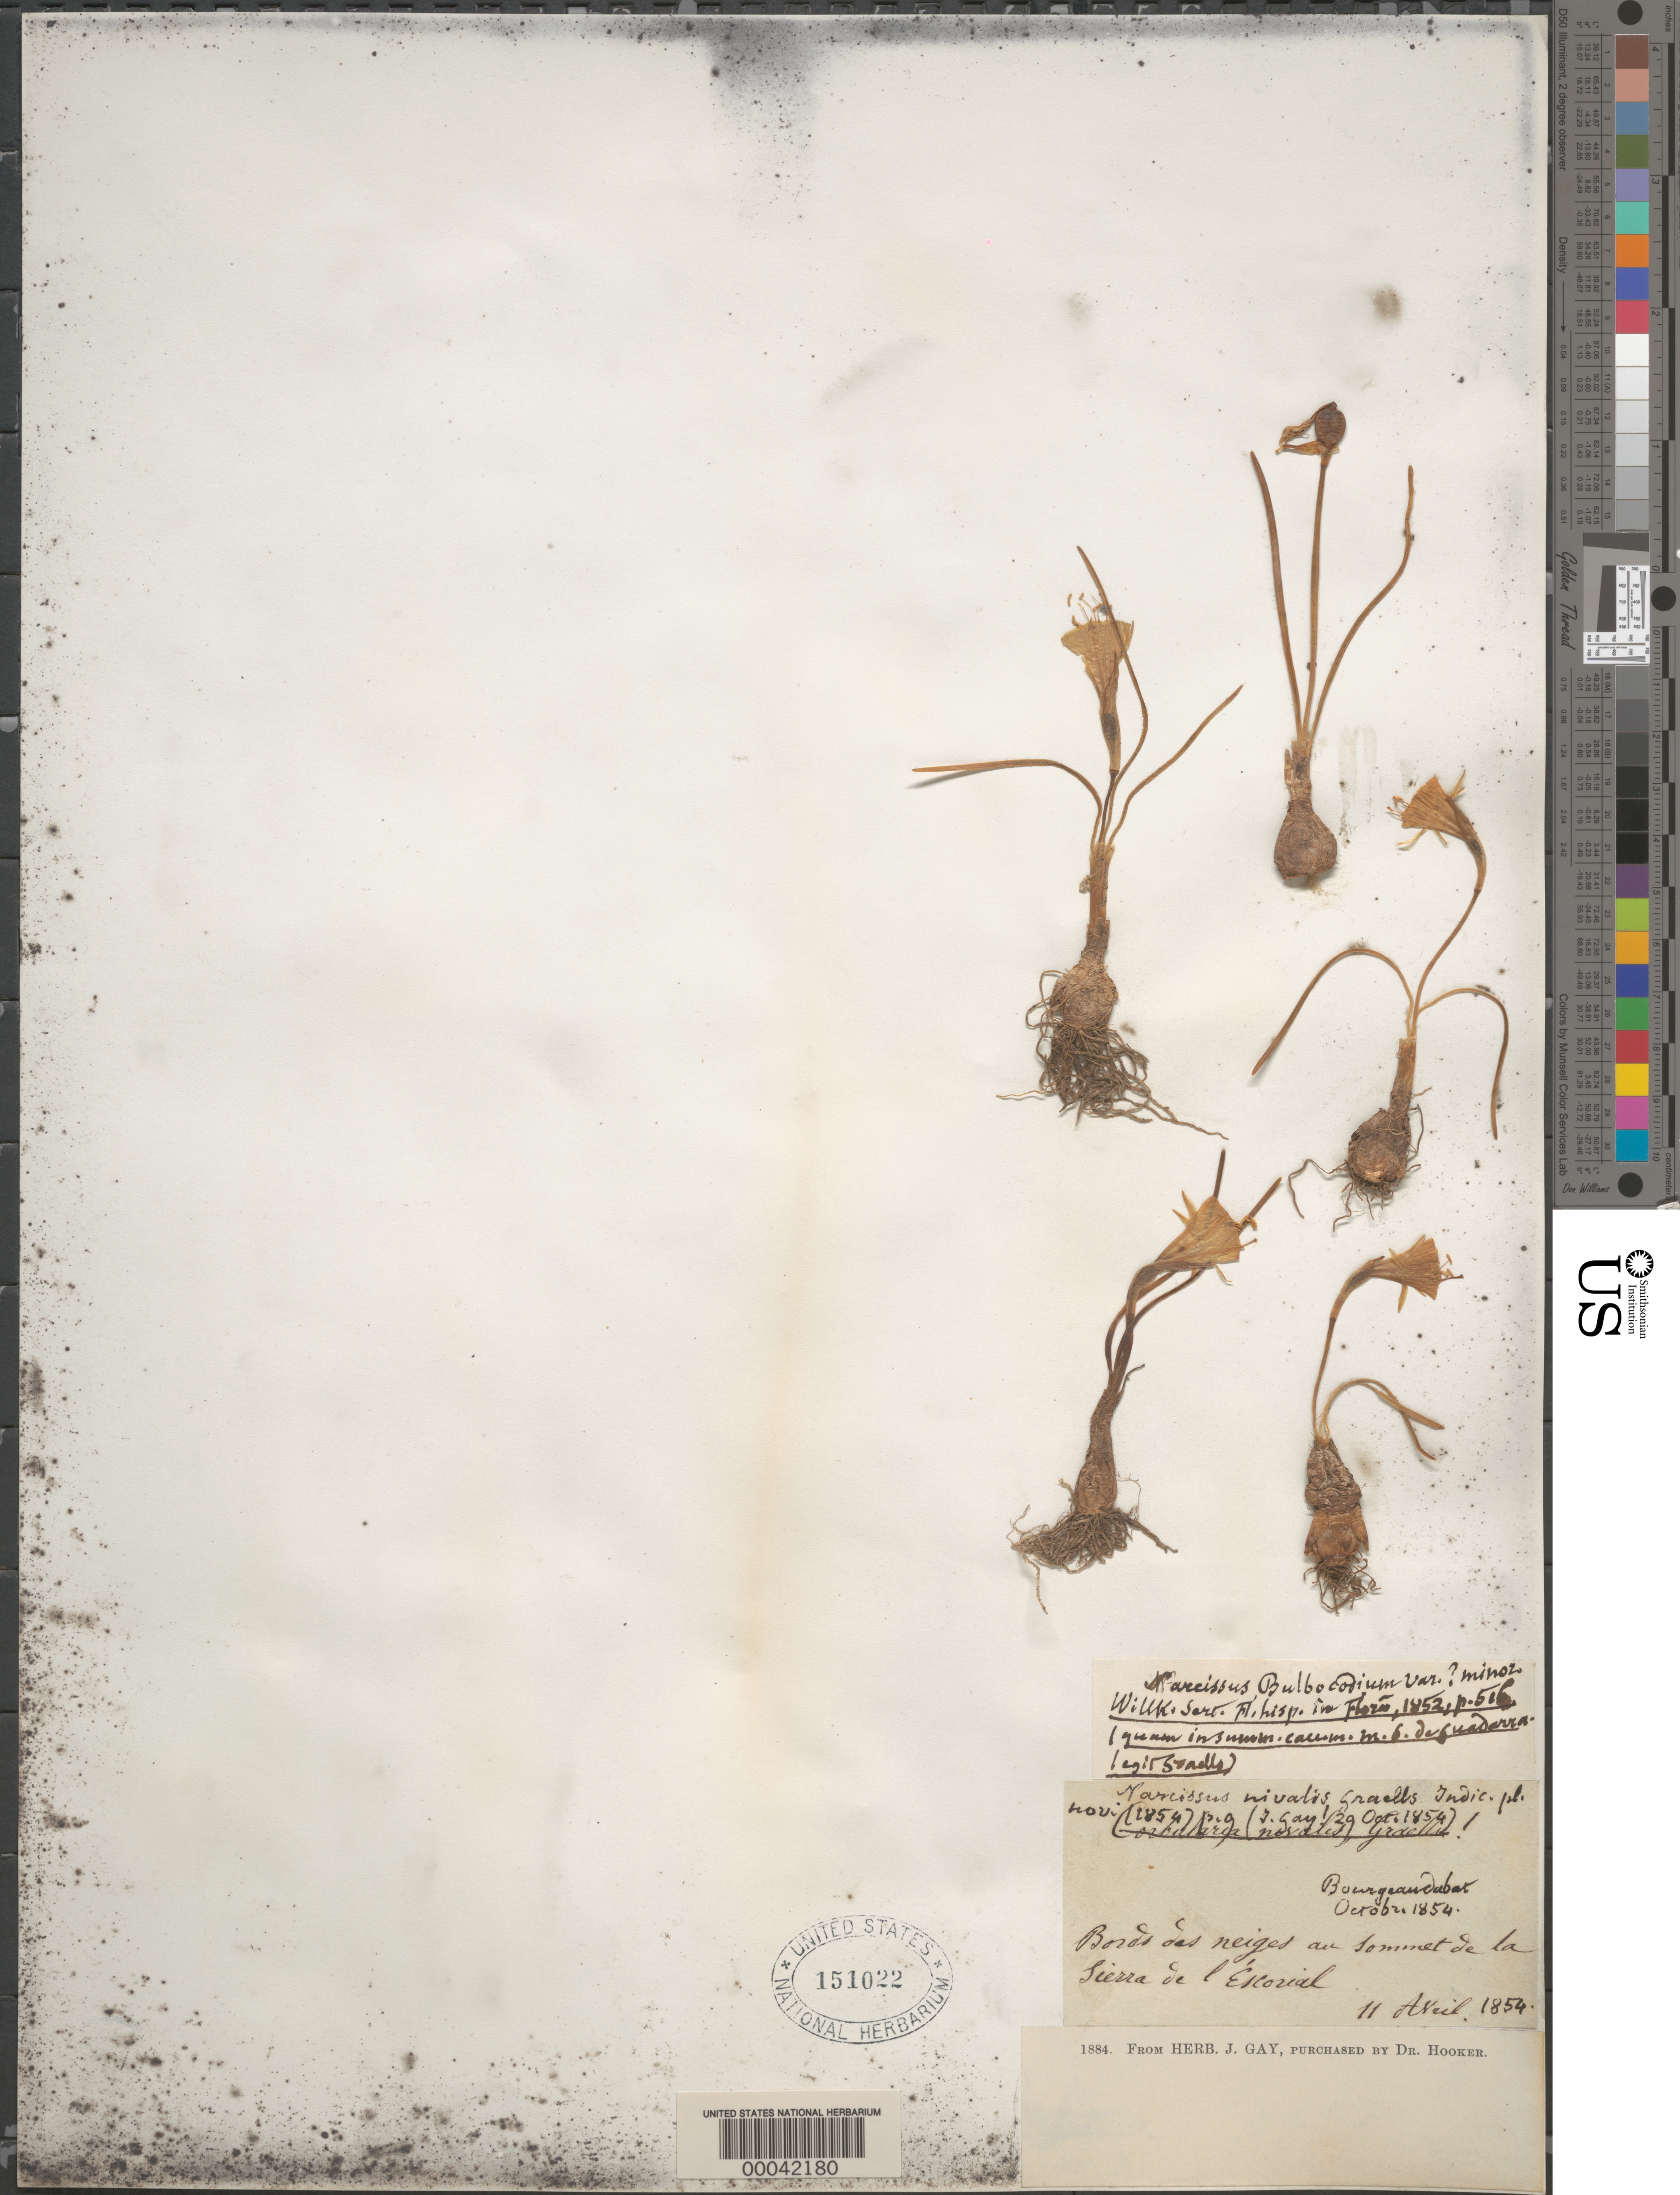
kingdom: Plantae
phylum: Tracheophyta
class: Liliopsida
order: Asparagales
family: Amaryllidaceae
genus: Narcissus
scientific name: Narcissus bulbocodium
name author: L.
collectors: ex herb. J. Gay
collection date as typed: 11 Apr 1854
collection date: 1854-04-11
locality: Summit of sierra de l'escosial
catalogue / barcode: US 151022